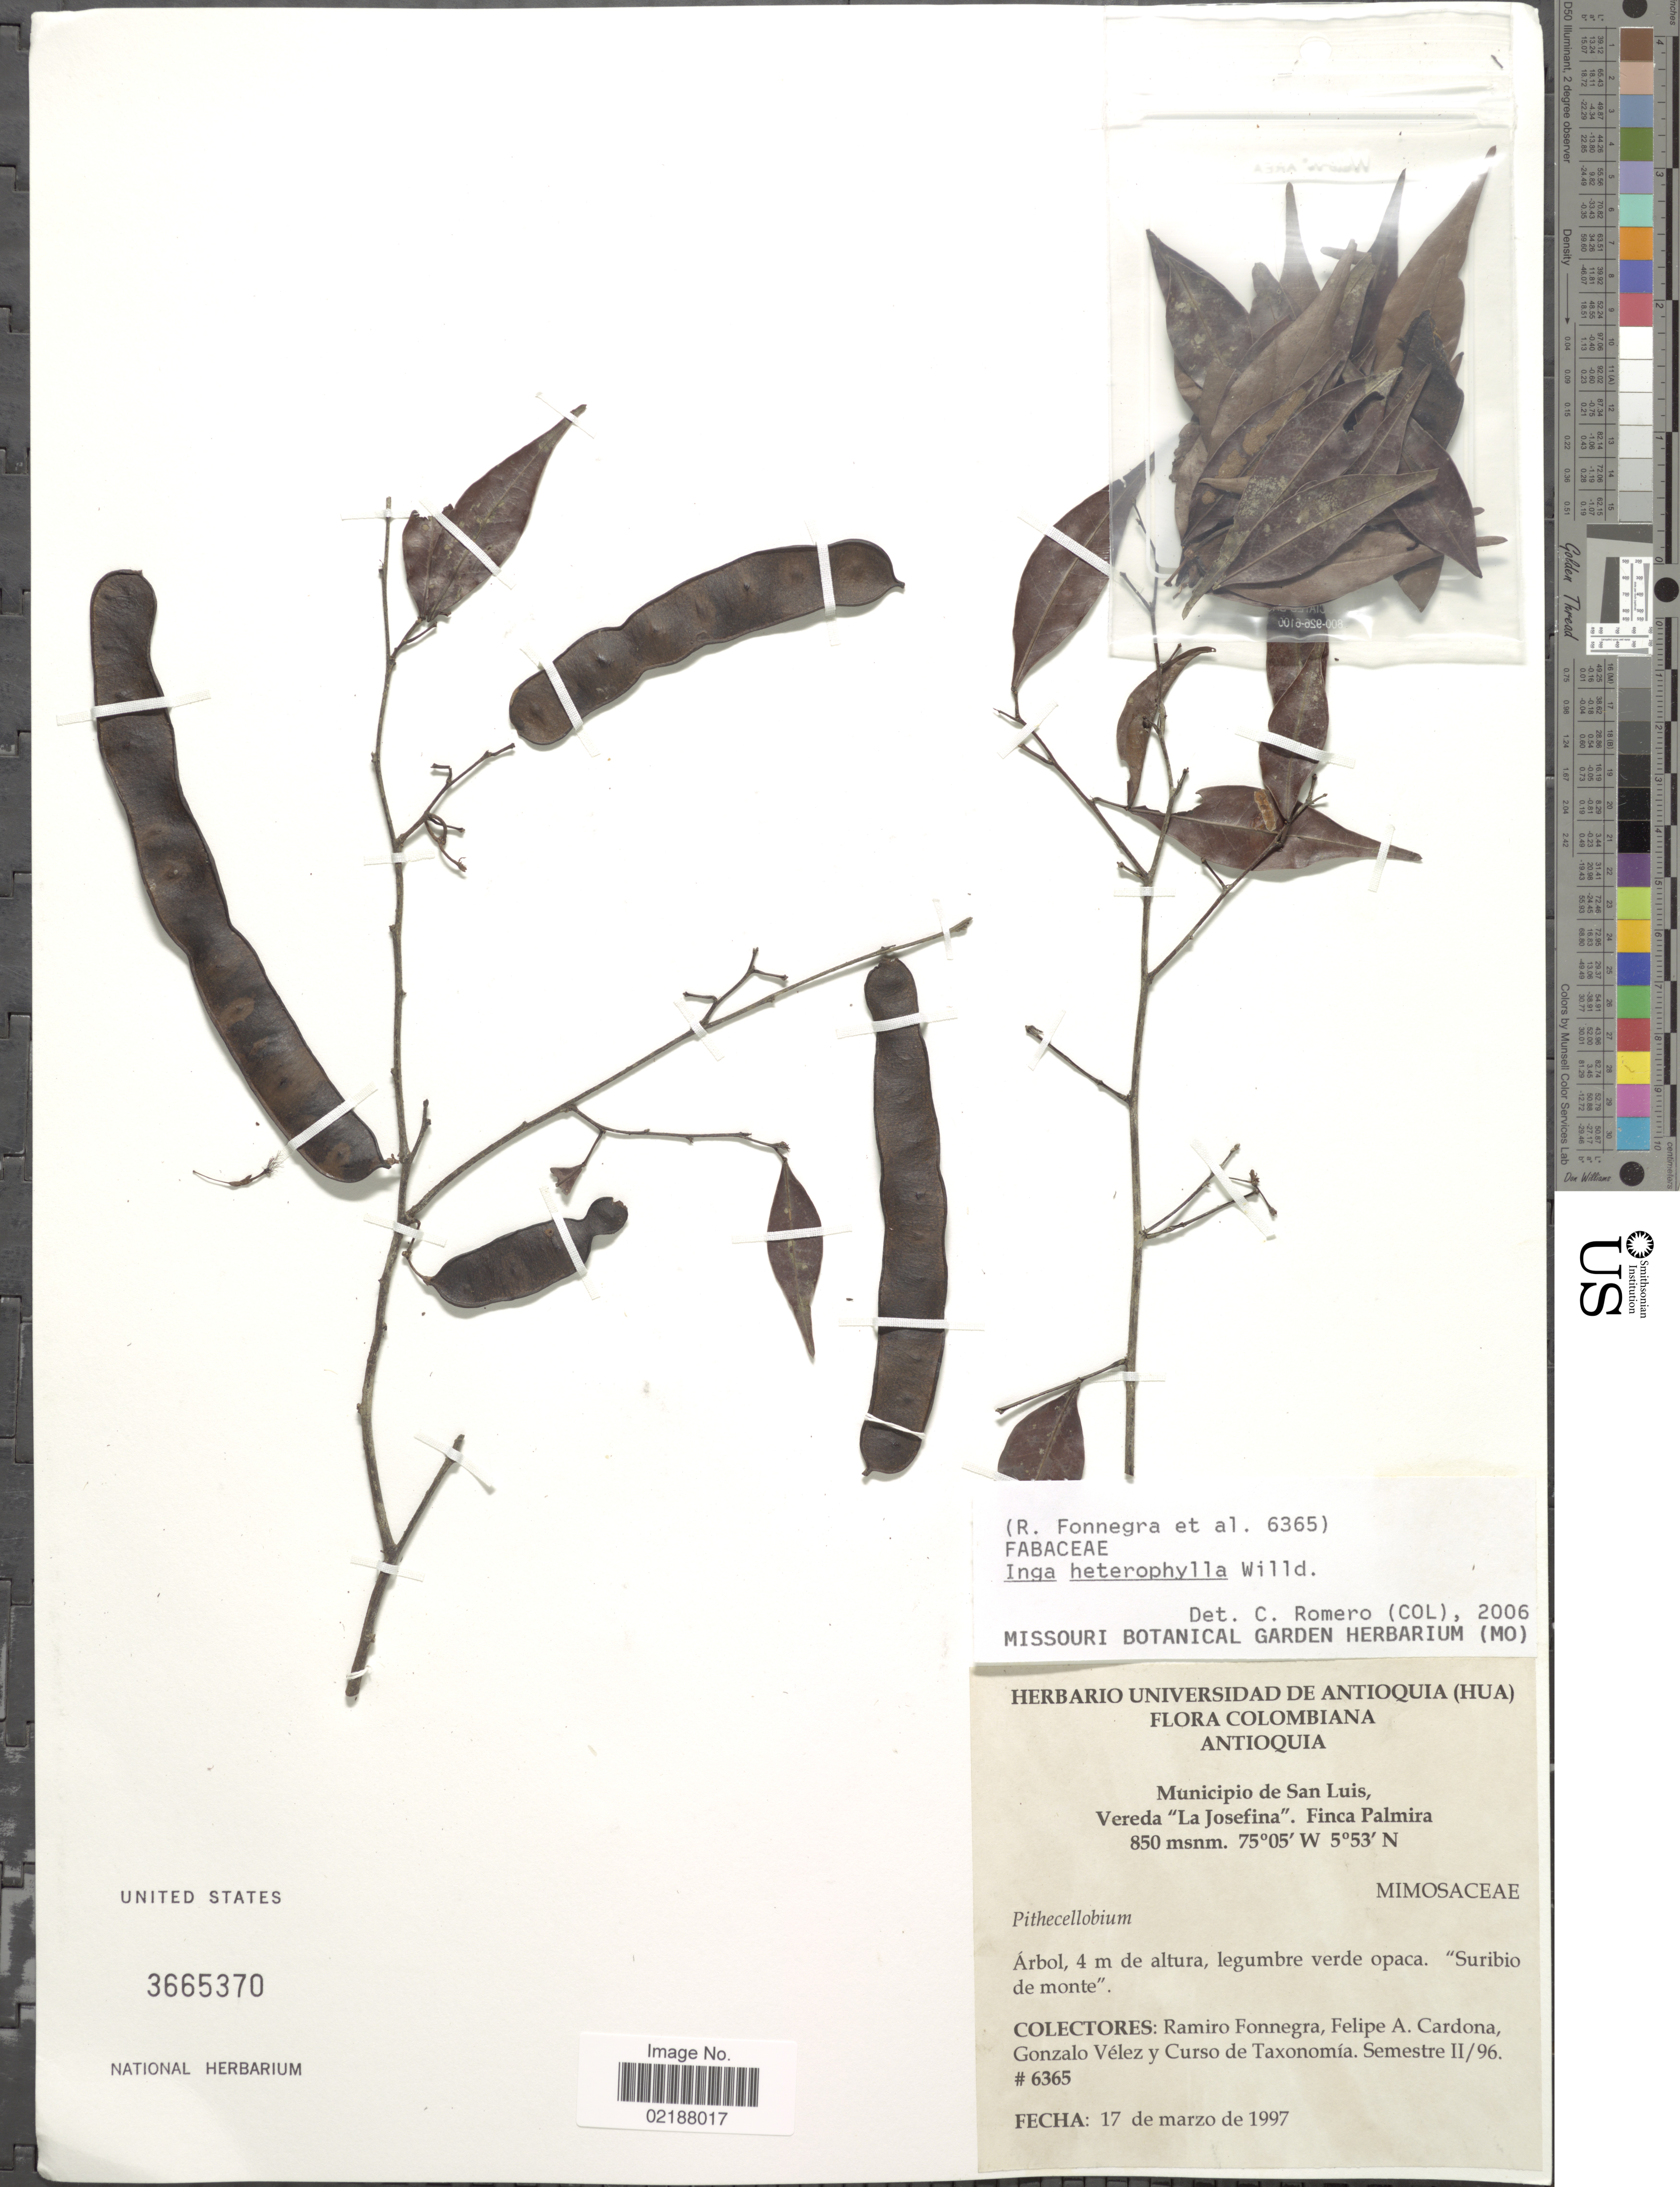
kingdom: Plantae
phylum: Tracheophyta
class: Magnoliopsida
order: Fabales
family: Fabaceae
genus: Inga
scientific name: Inga heterophylla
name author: Willd.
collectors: R. Fonnegra G., F. Cardona & G. Velez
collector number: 6365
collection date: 1997-03-17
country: Colombia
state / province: Antioquia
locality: Municipio de San Luis, Vereda "La Josefina", Finca Palmira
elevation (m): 850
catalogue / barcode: US 3665370